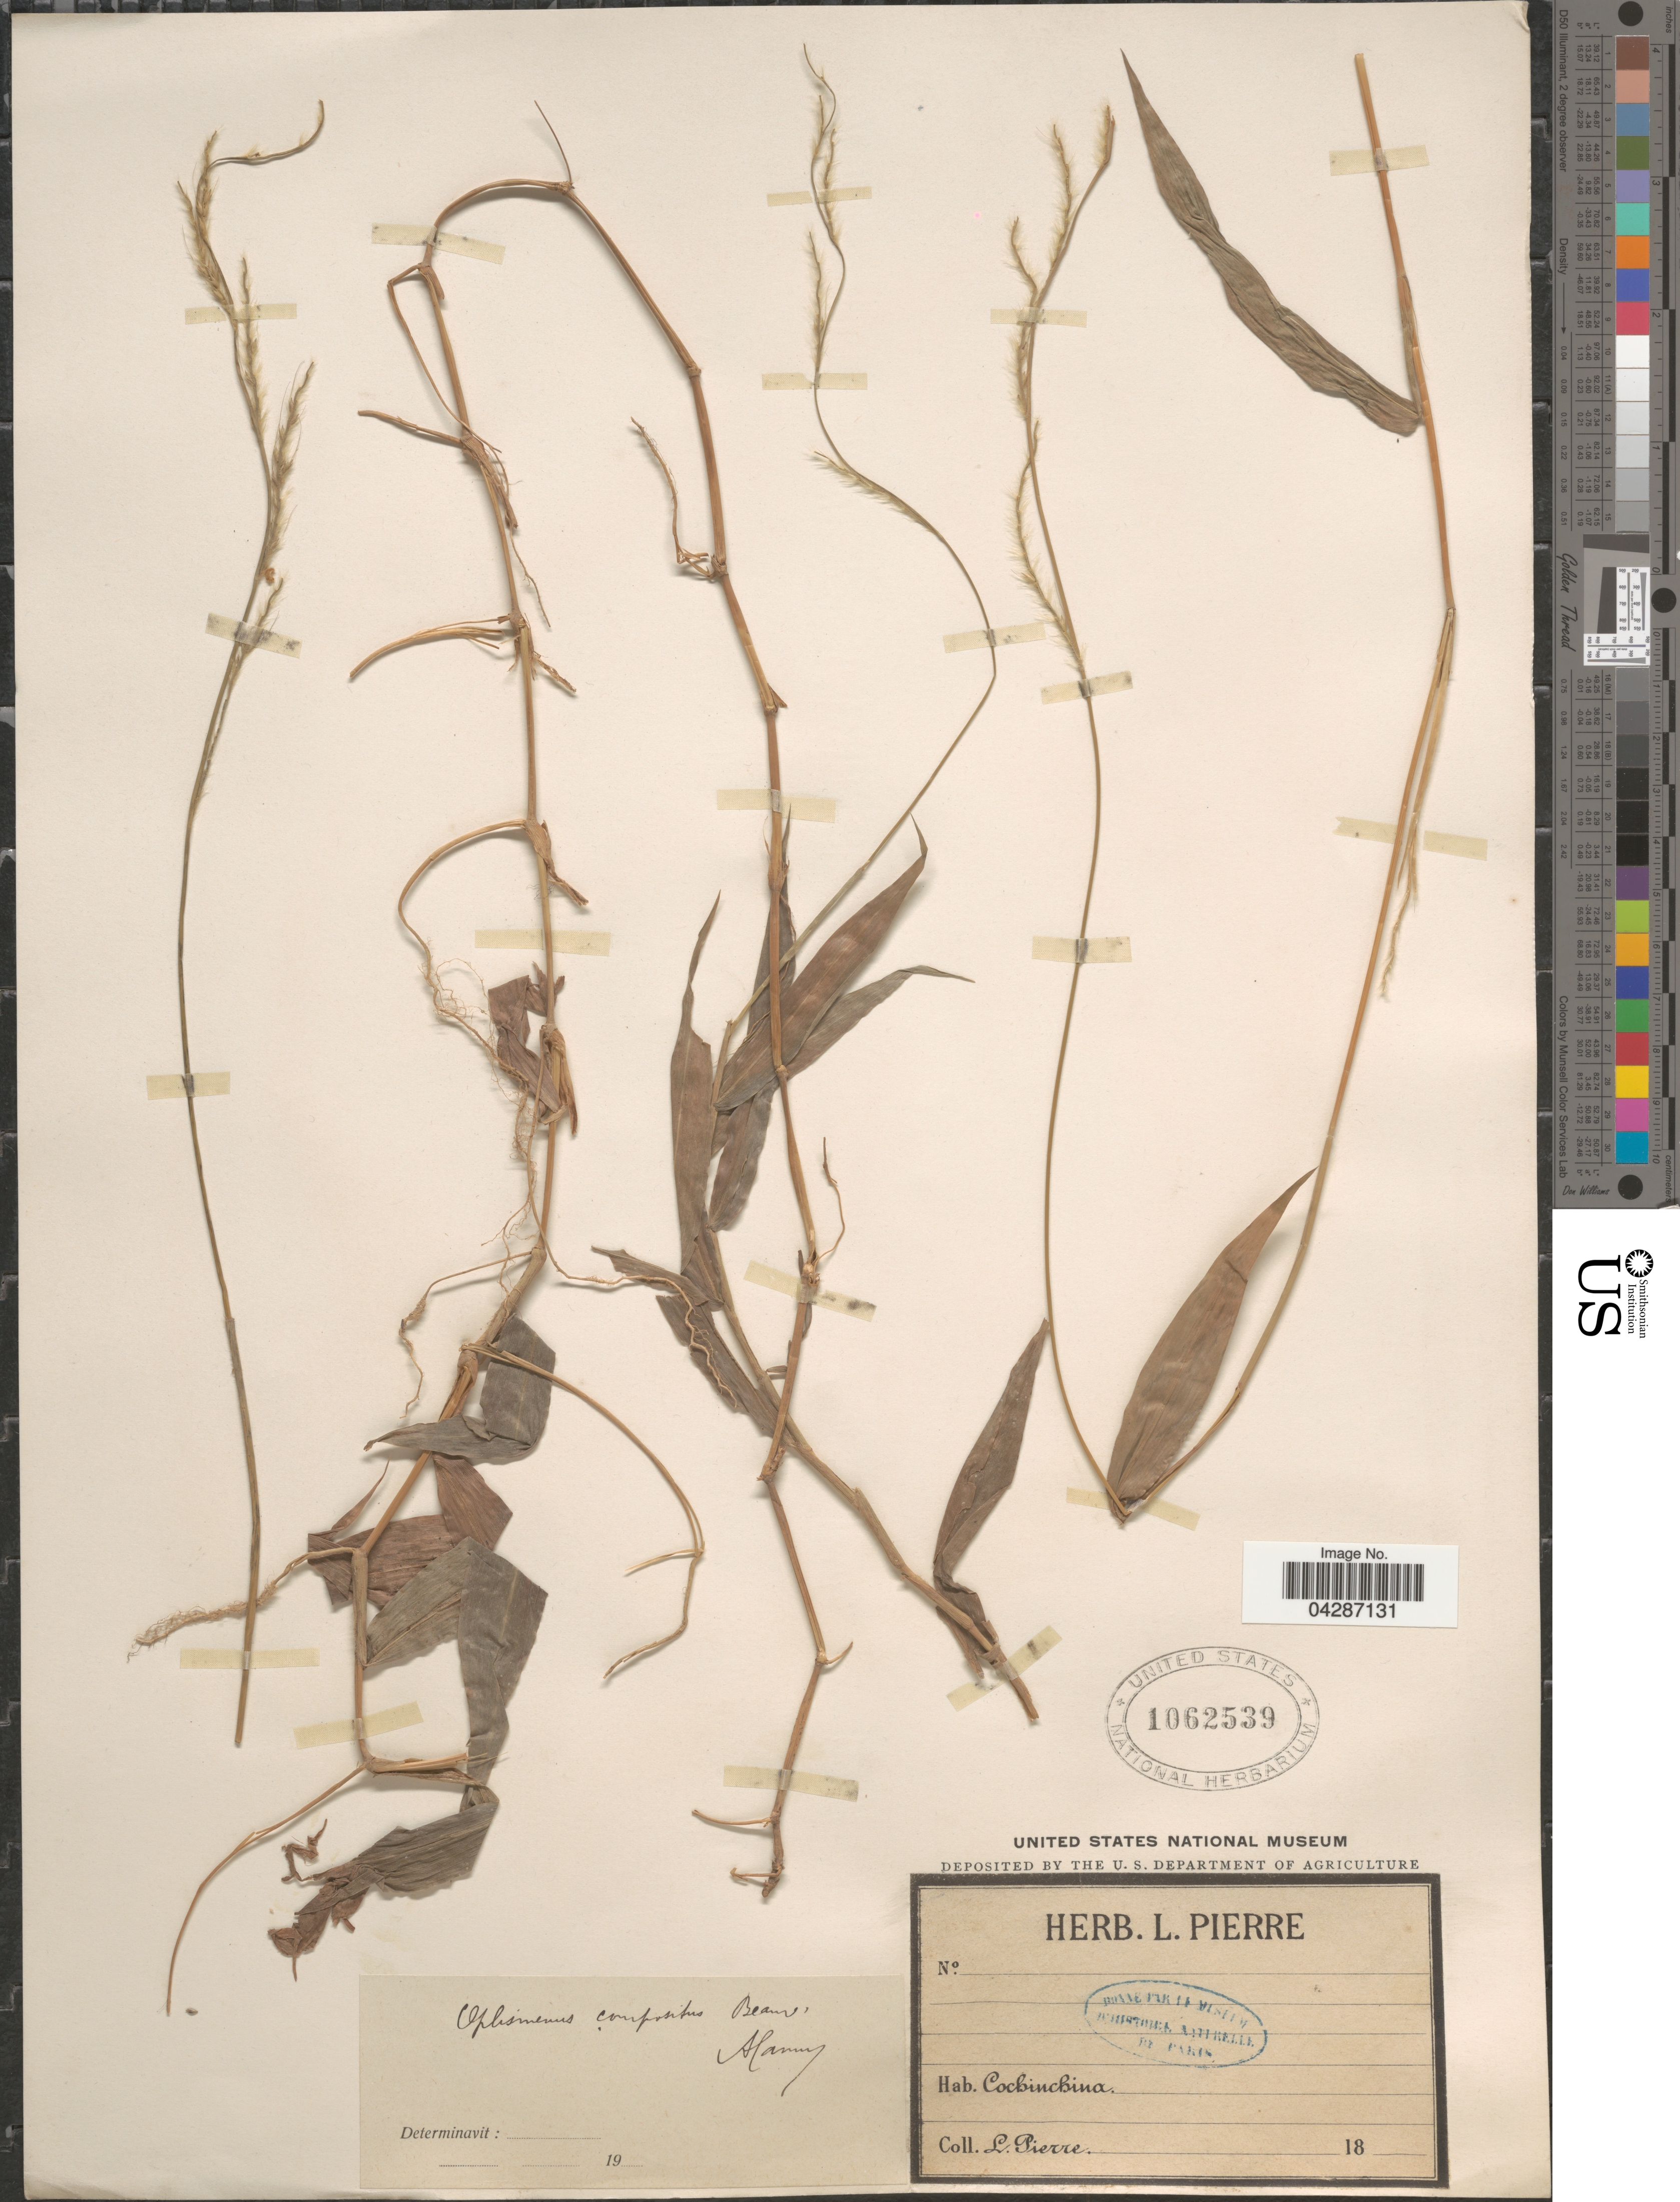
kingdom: Plantae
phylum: Tracheophyta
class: Liliopsida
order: Poales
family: Poaceae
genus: Oplismenus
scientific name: Oplismenus compositus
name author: (L.) P. Beauv.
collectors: L. Pierre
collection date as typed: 18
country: Vietnam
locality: Cochinchina.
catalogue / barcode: US 1062539